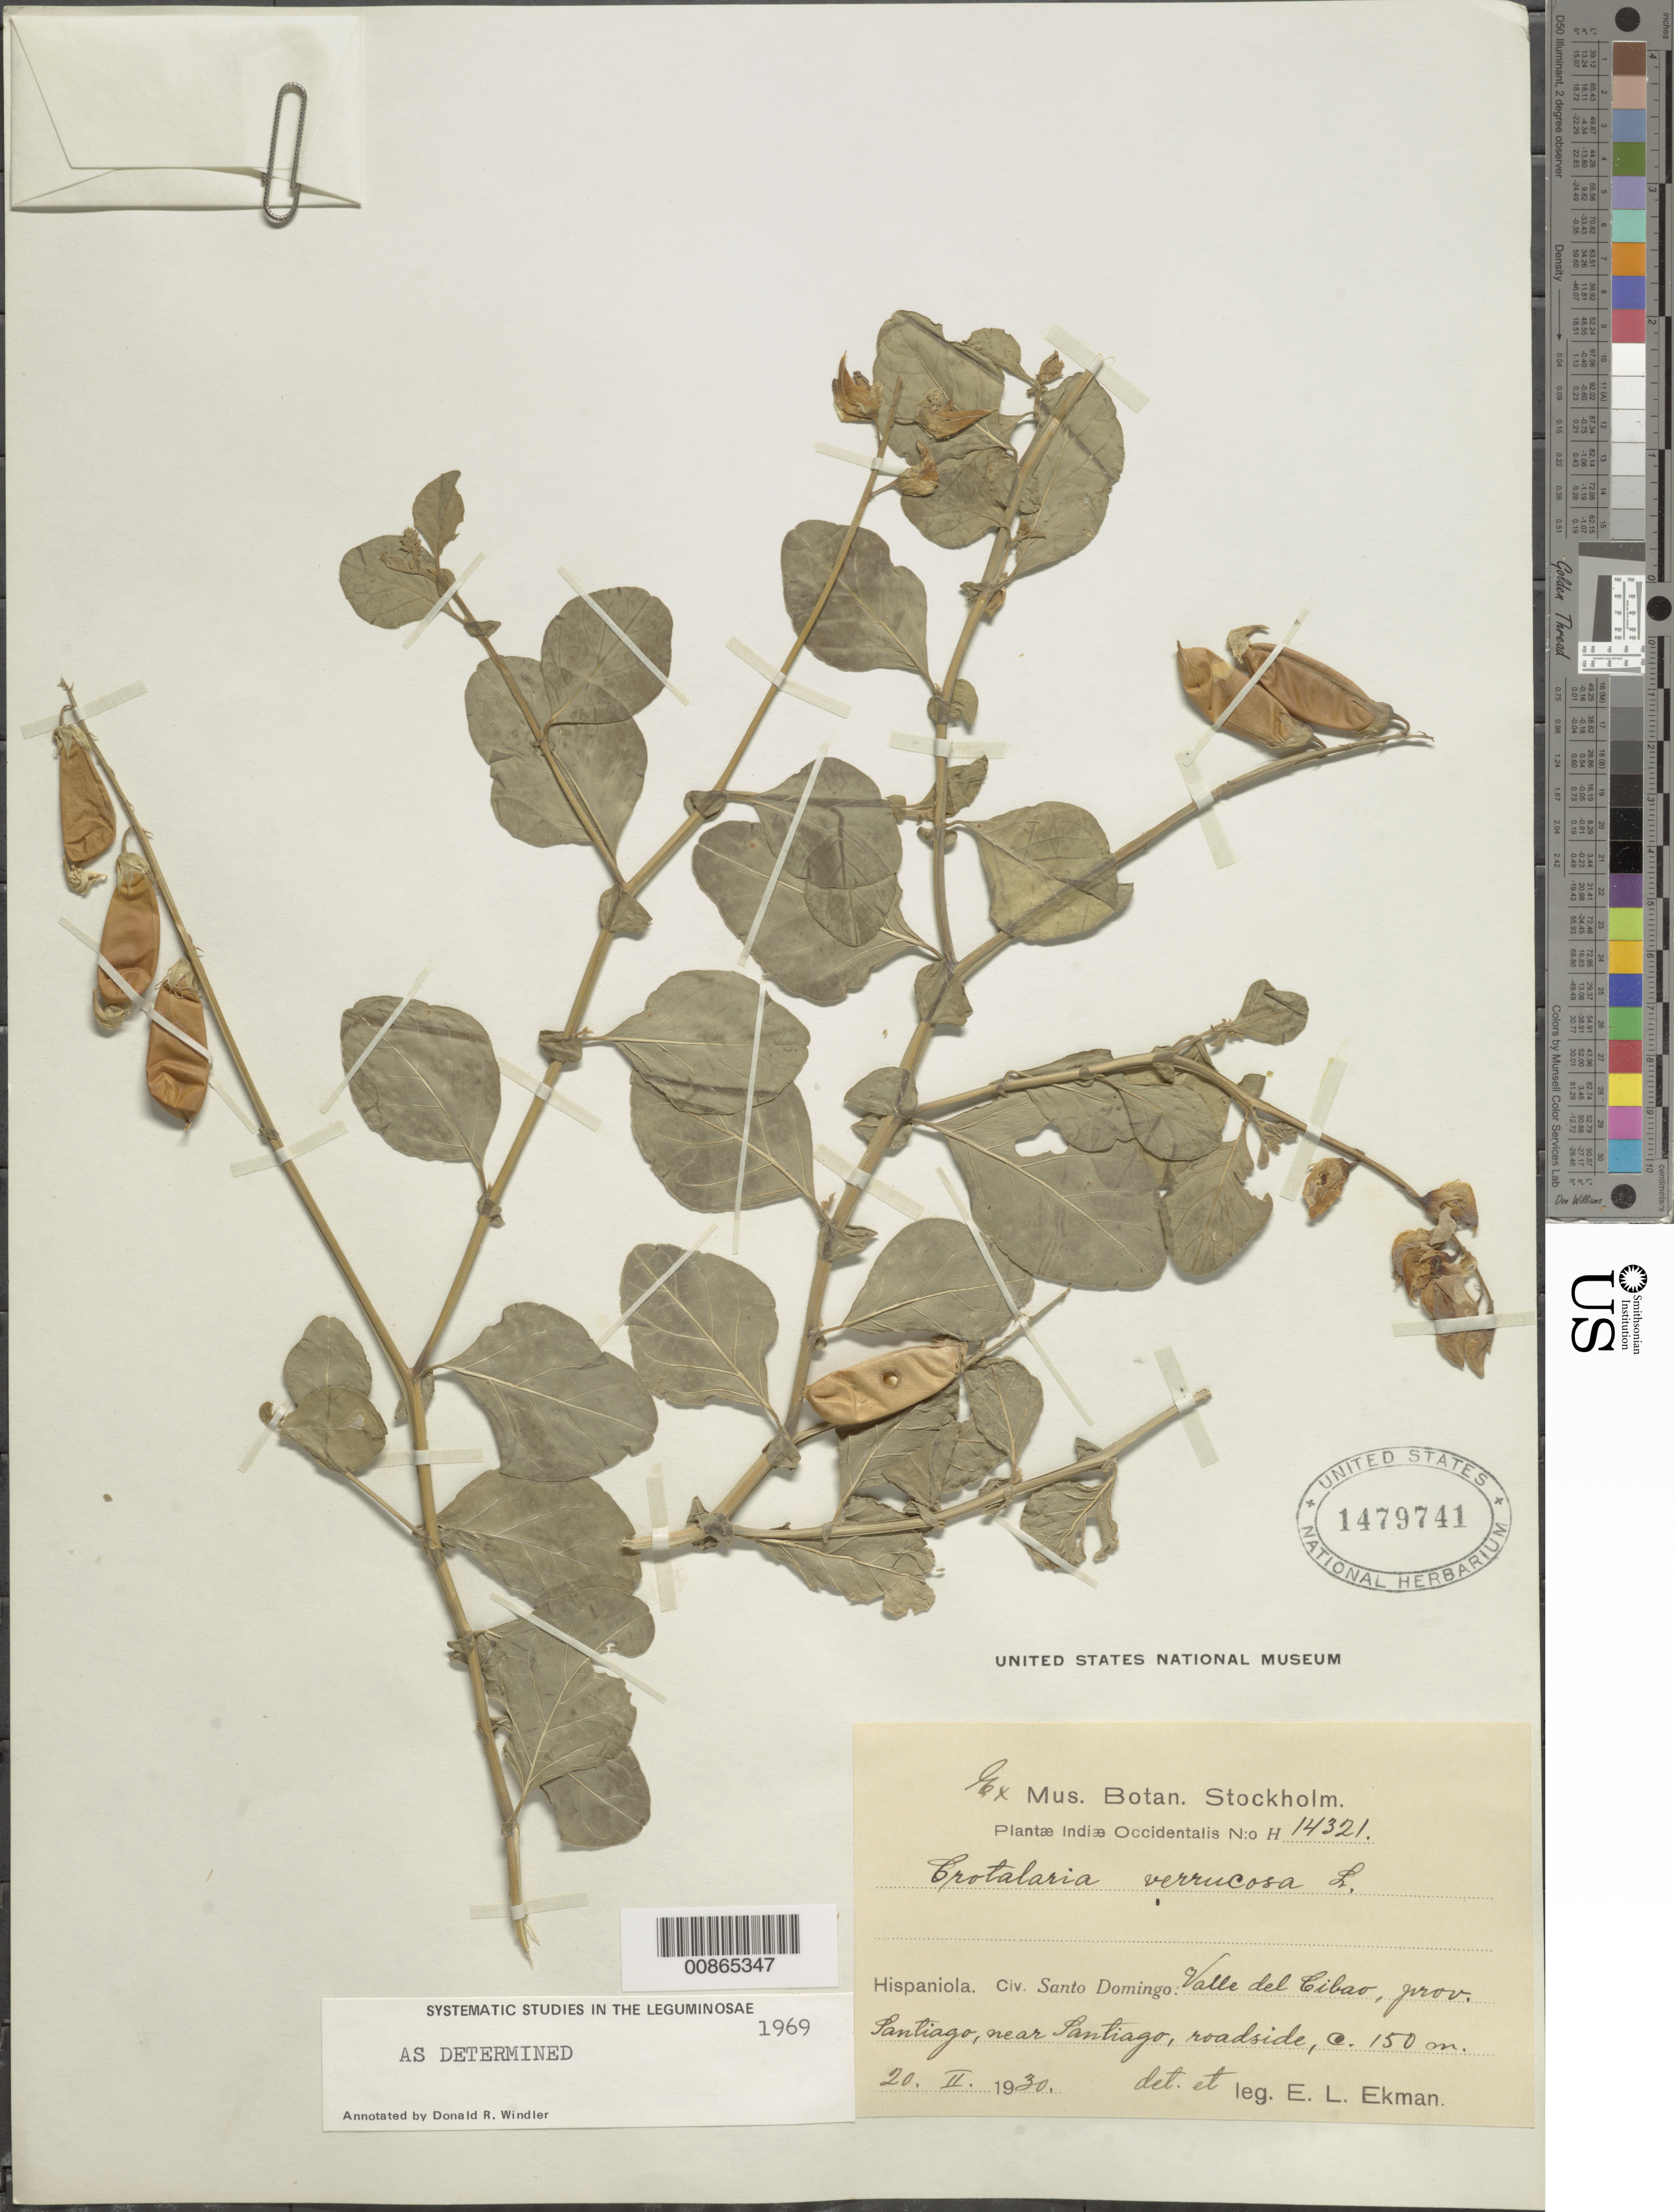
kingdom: Plantae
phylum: Tracheophyta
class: Magnoliopsida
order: Fabales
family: Fabaceae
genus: Crotalaria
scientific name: Crotalaria verrucosa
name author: L.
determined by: Windler, D. R.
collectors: E. L. Ekman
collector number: H 14321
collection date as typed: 20 Feb 1930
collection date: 1930-02-20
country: Dominican Republic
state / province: Santiago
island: Hispaniola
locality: Valle del Cibao, near Santiago.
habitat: Roadside.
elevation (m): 150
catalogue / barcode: US 1479741